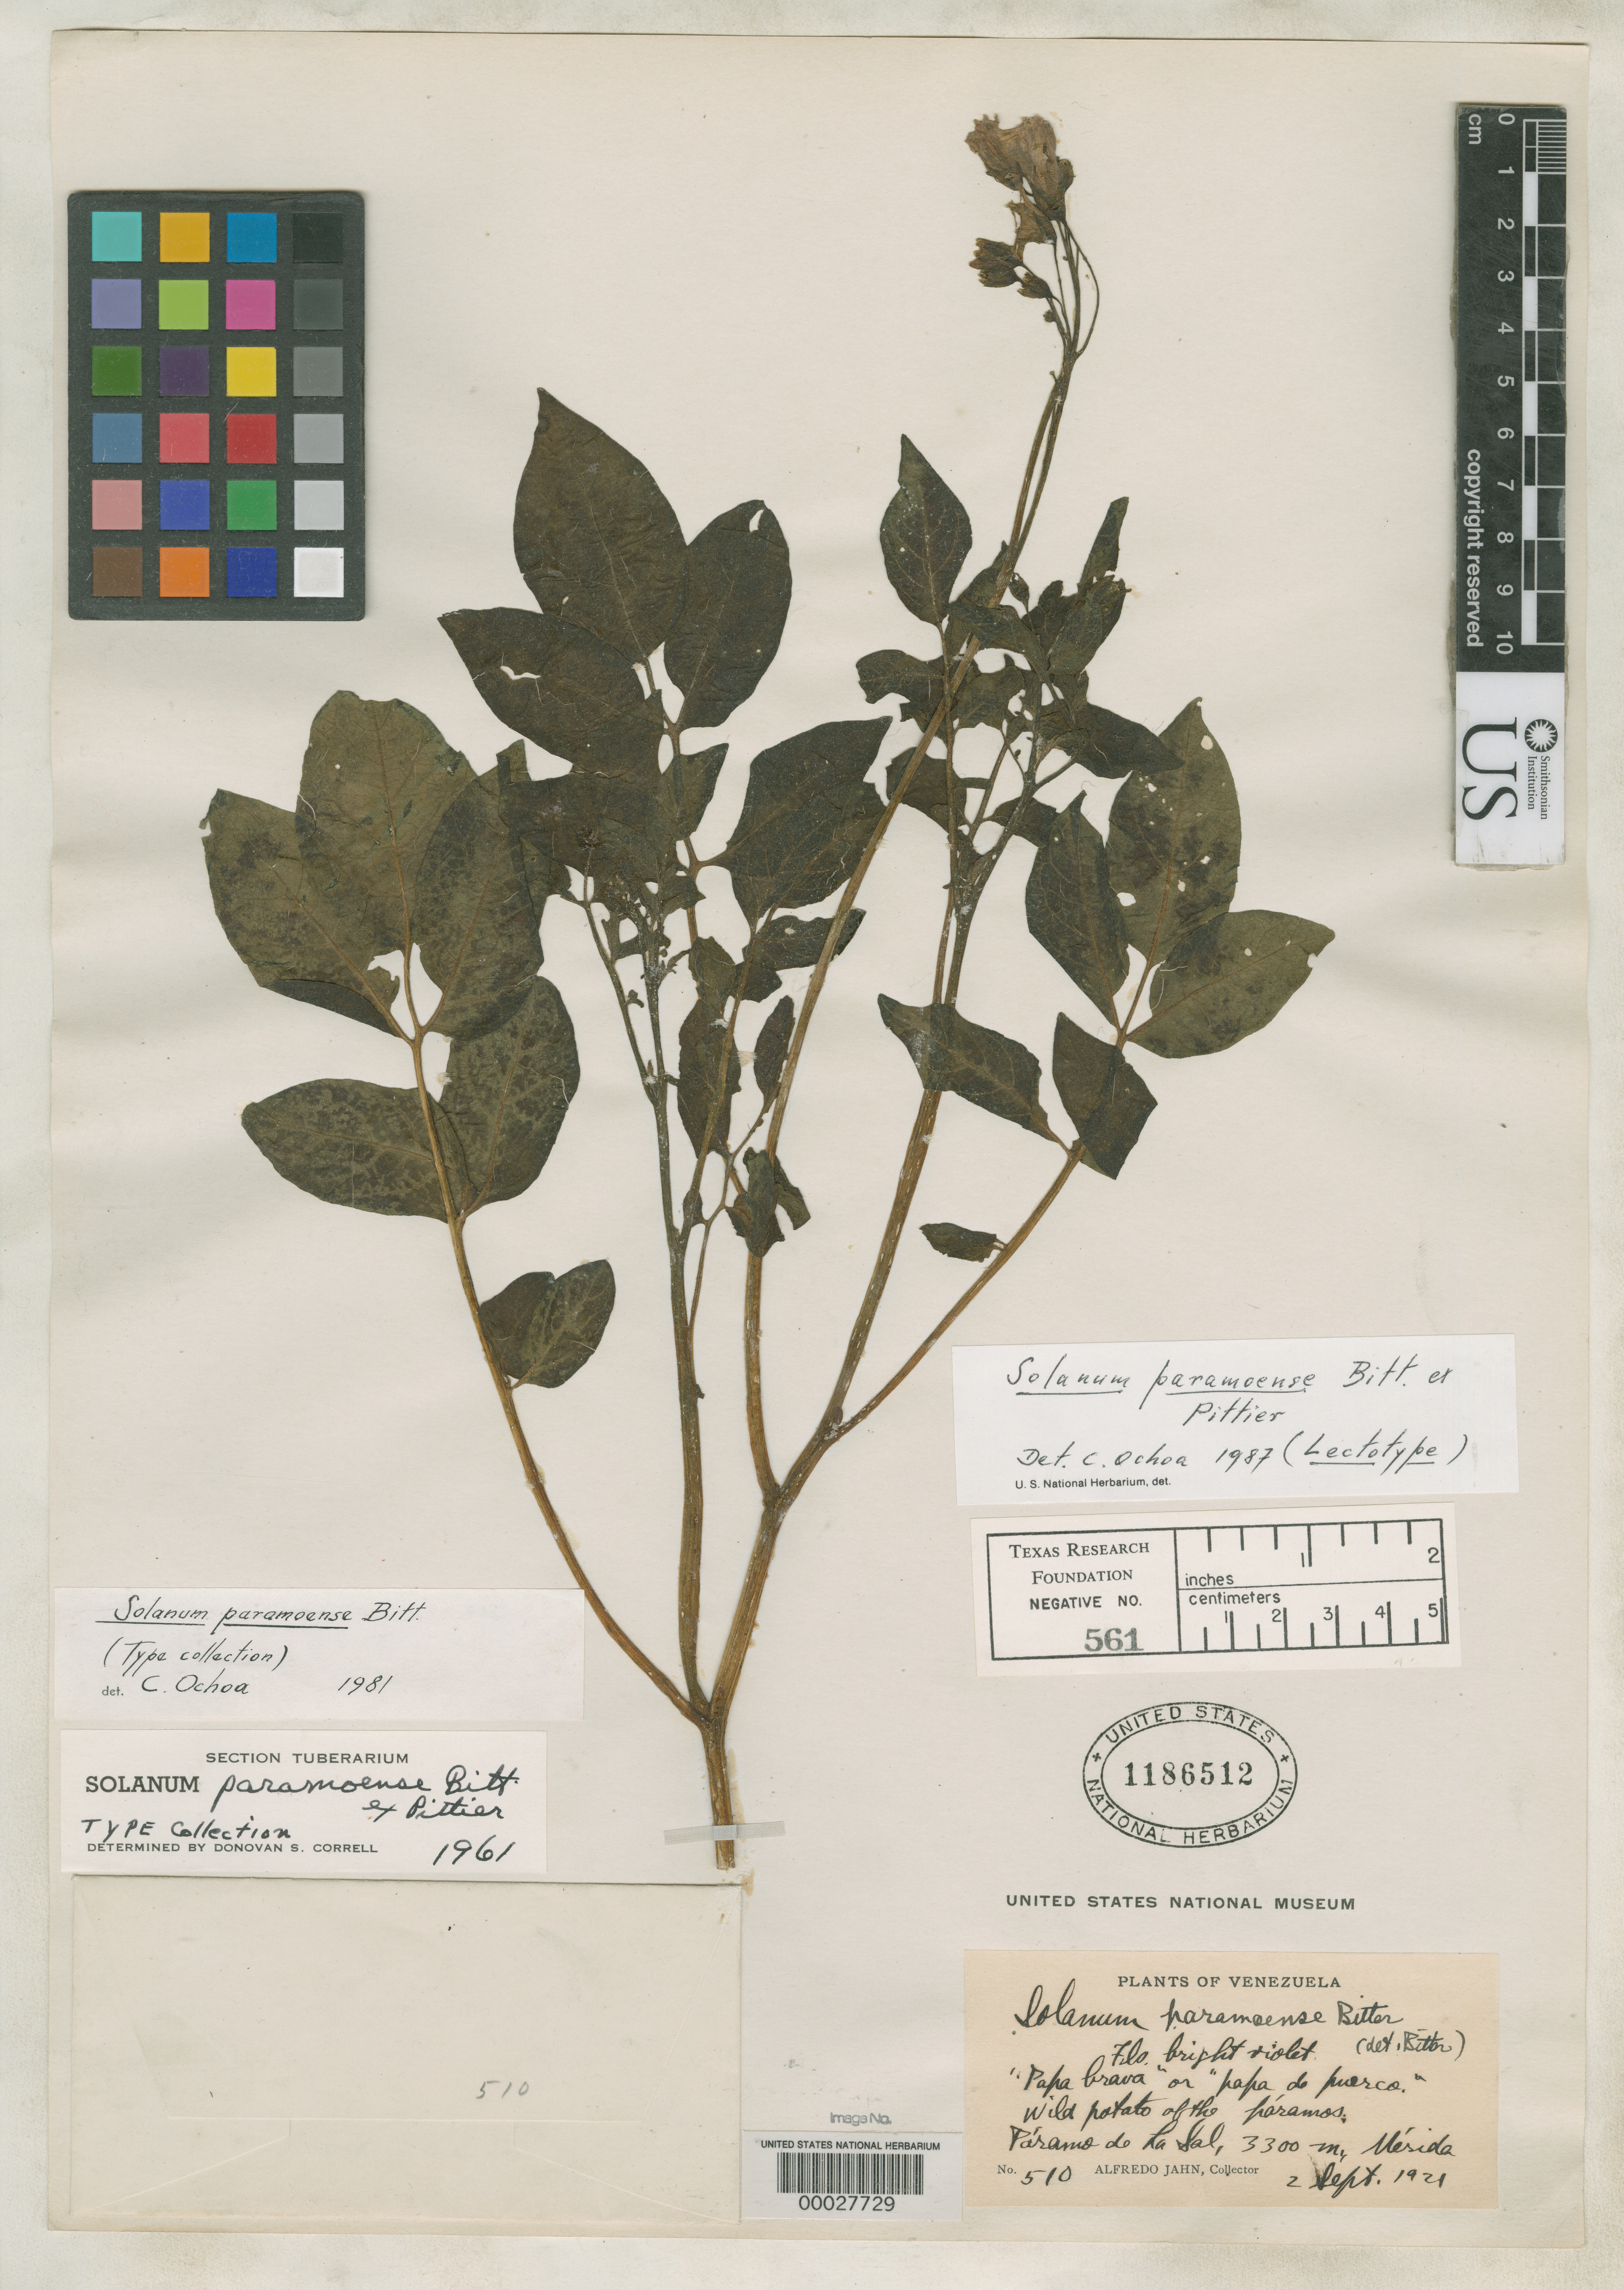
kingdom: Plantae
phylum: Tracheophyta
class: Magnoliopsida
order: Solanales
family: Solanaceae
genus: Solanum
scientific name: Solanum paramoense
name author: Bitter ex Pittier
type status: Lectotype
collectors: A. Jahn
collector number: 510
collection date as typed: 02 Sep 1921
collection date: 1921-09-02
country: Venezuela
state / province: Mérida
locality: Paramo de La Sal.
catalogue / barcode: US 1186512